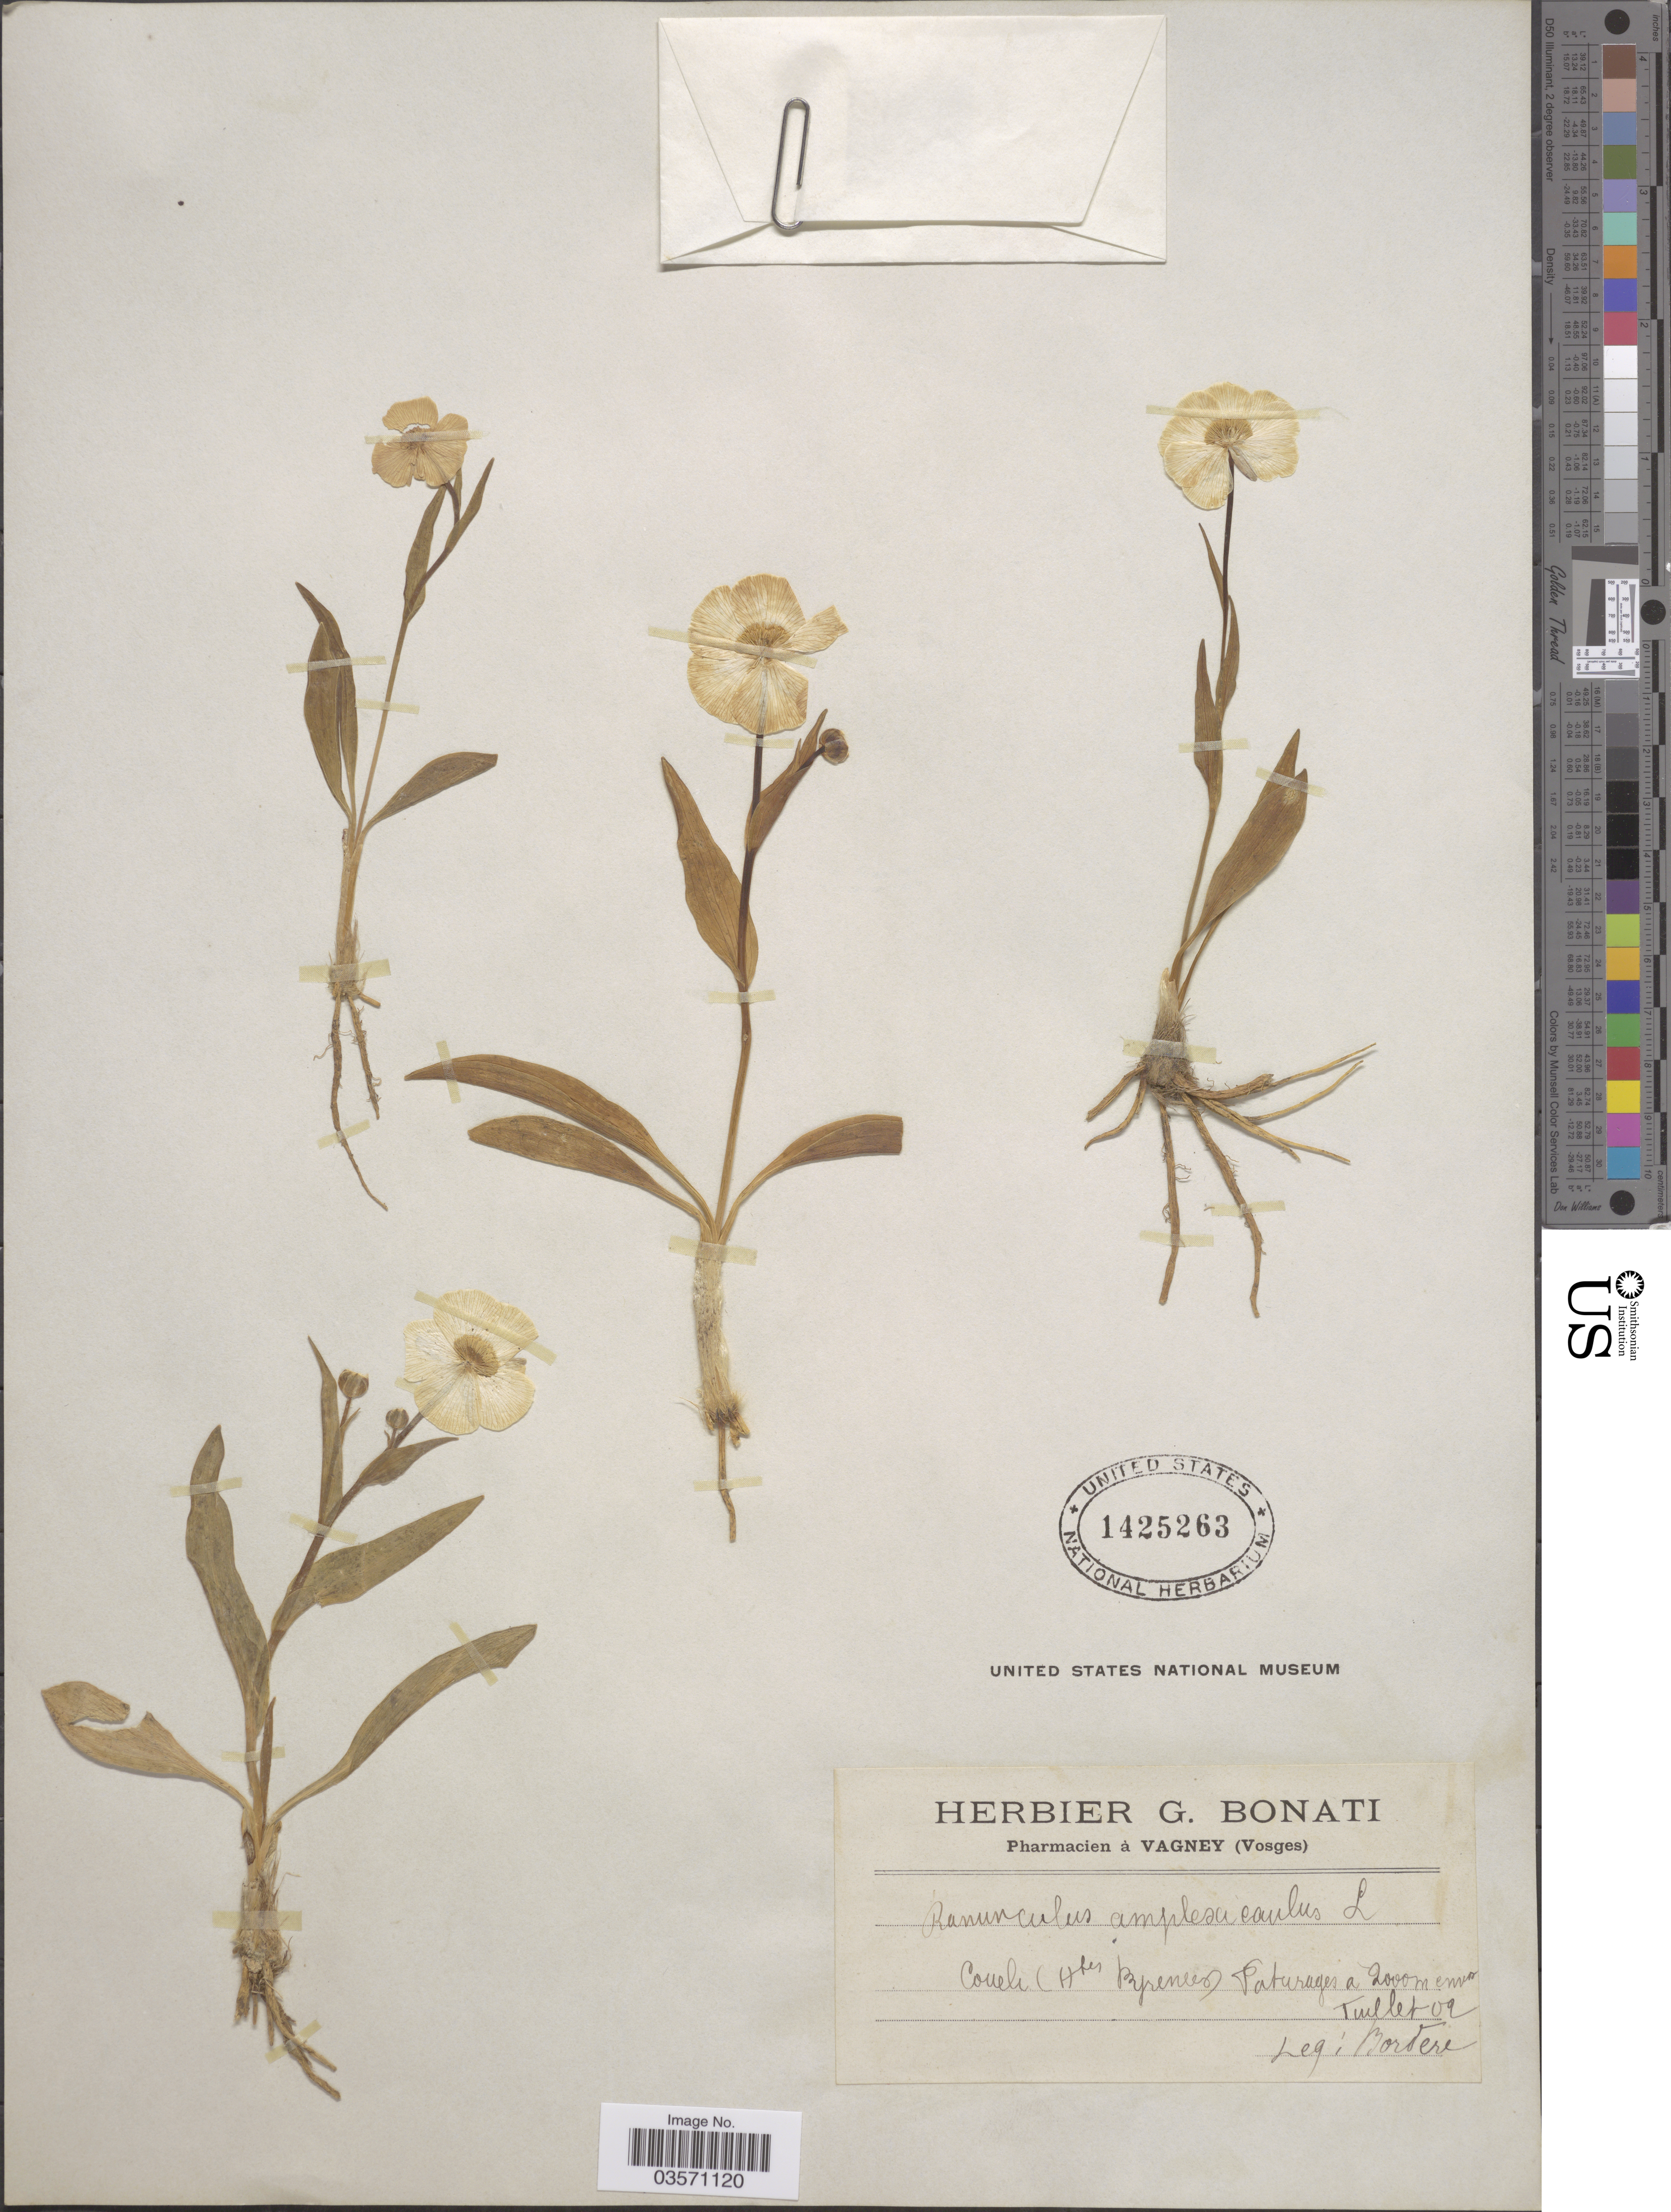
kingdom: Plantae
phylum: Tracheophyta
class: Magnoliopsida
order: Ranunculales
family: Ranunculaceae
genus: Ranunculus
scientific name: Ranunculus amplexicaulis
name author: L.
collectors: -. Bordere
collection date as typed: Transcribed d/m/y: /7/2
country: France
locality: Coueli [interpreted] (Htes Pyrenees) Paturages.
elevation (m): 2000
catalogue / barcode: US 1425263